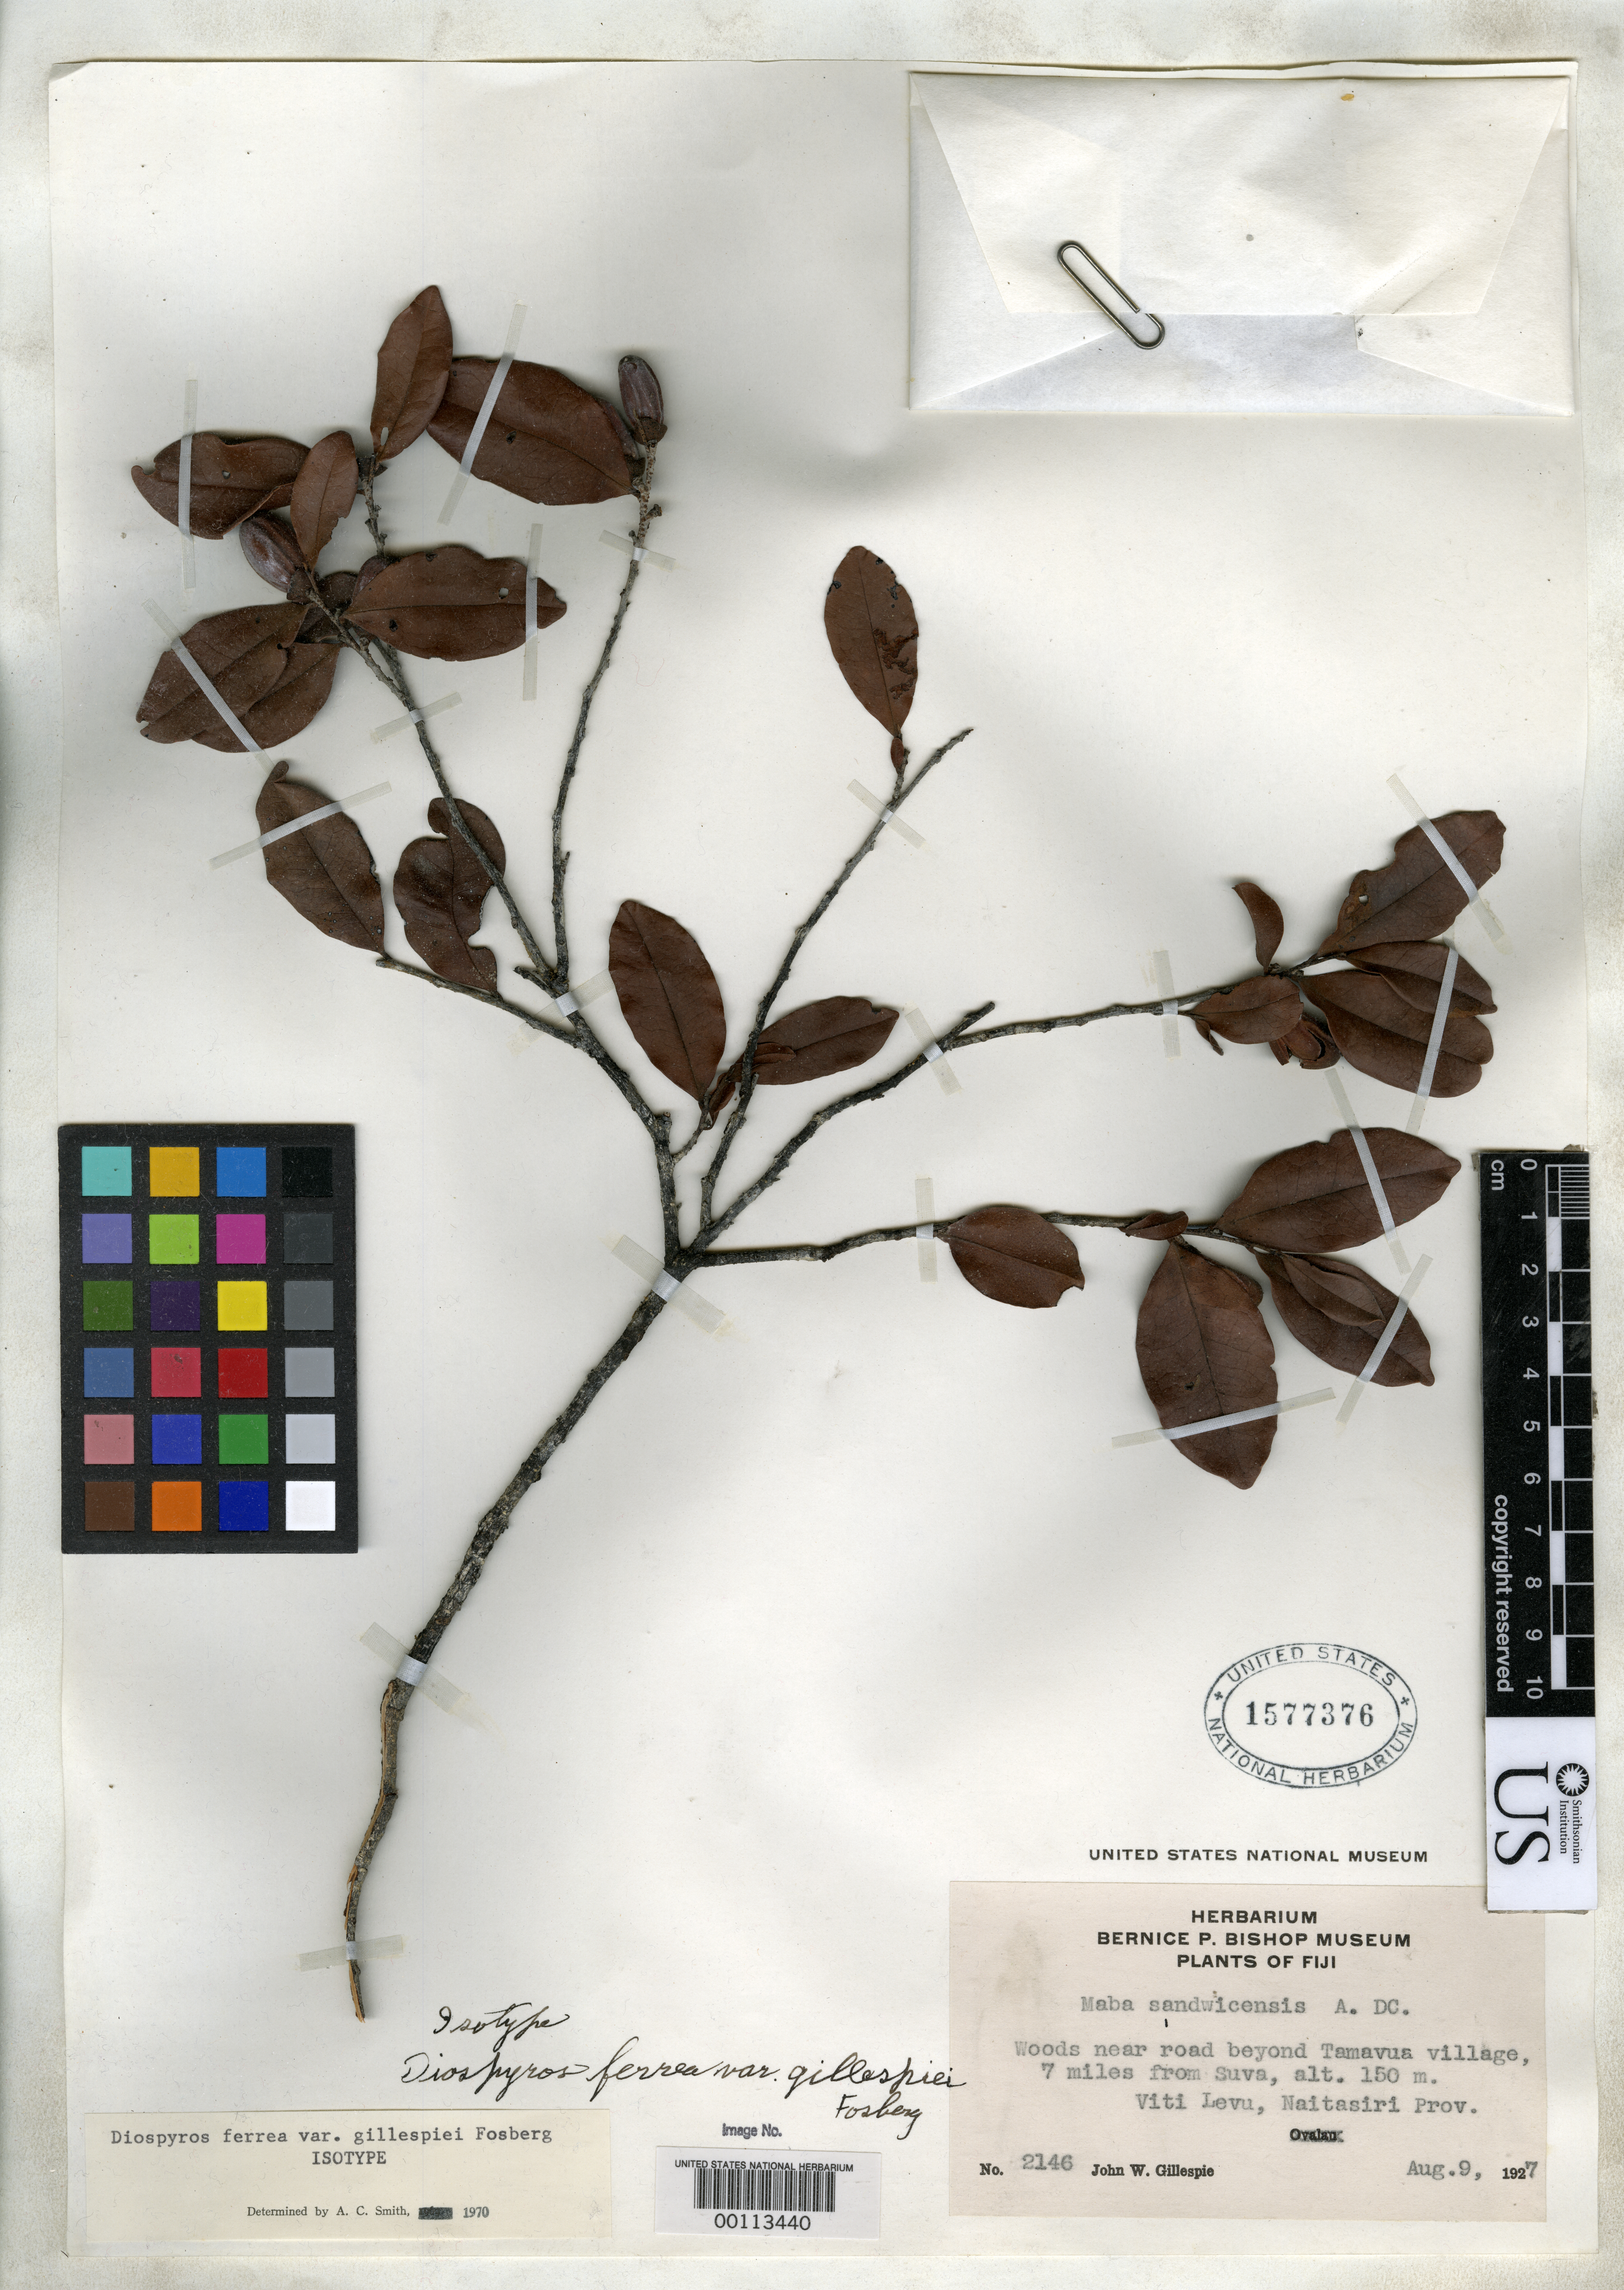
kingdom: Plantae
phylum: Tracheophyta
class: Magnoliopsida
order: Ericales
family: Ebenaceae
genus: Diospyros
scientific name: Diospyros ferrea var. gillespiei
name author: Fosberg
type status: Isotype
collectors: J. W. Gillespie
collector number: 2146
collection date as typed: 09 Aug 1927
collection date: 1927-08-09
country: Fiji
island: Viti Levu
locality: Beyond Tamavua village, 7 miles from Suva. Naitasiri. [Viti Levu Group]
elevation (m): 150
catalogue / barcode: US 1577376